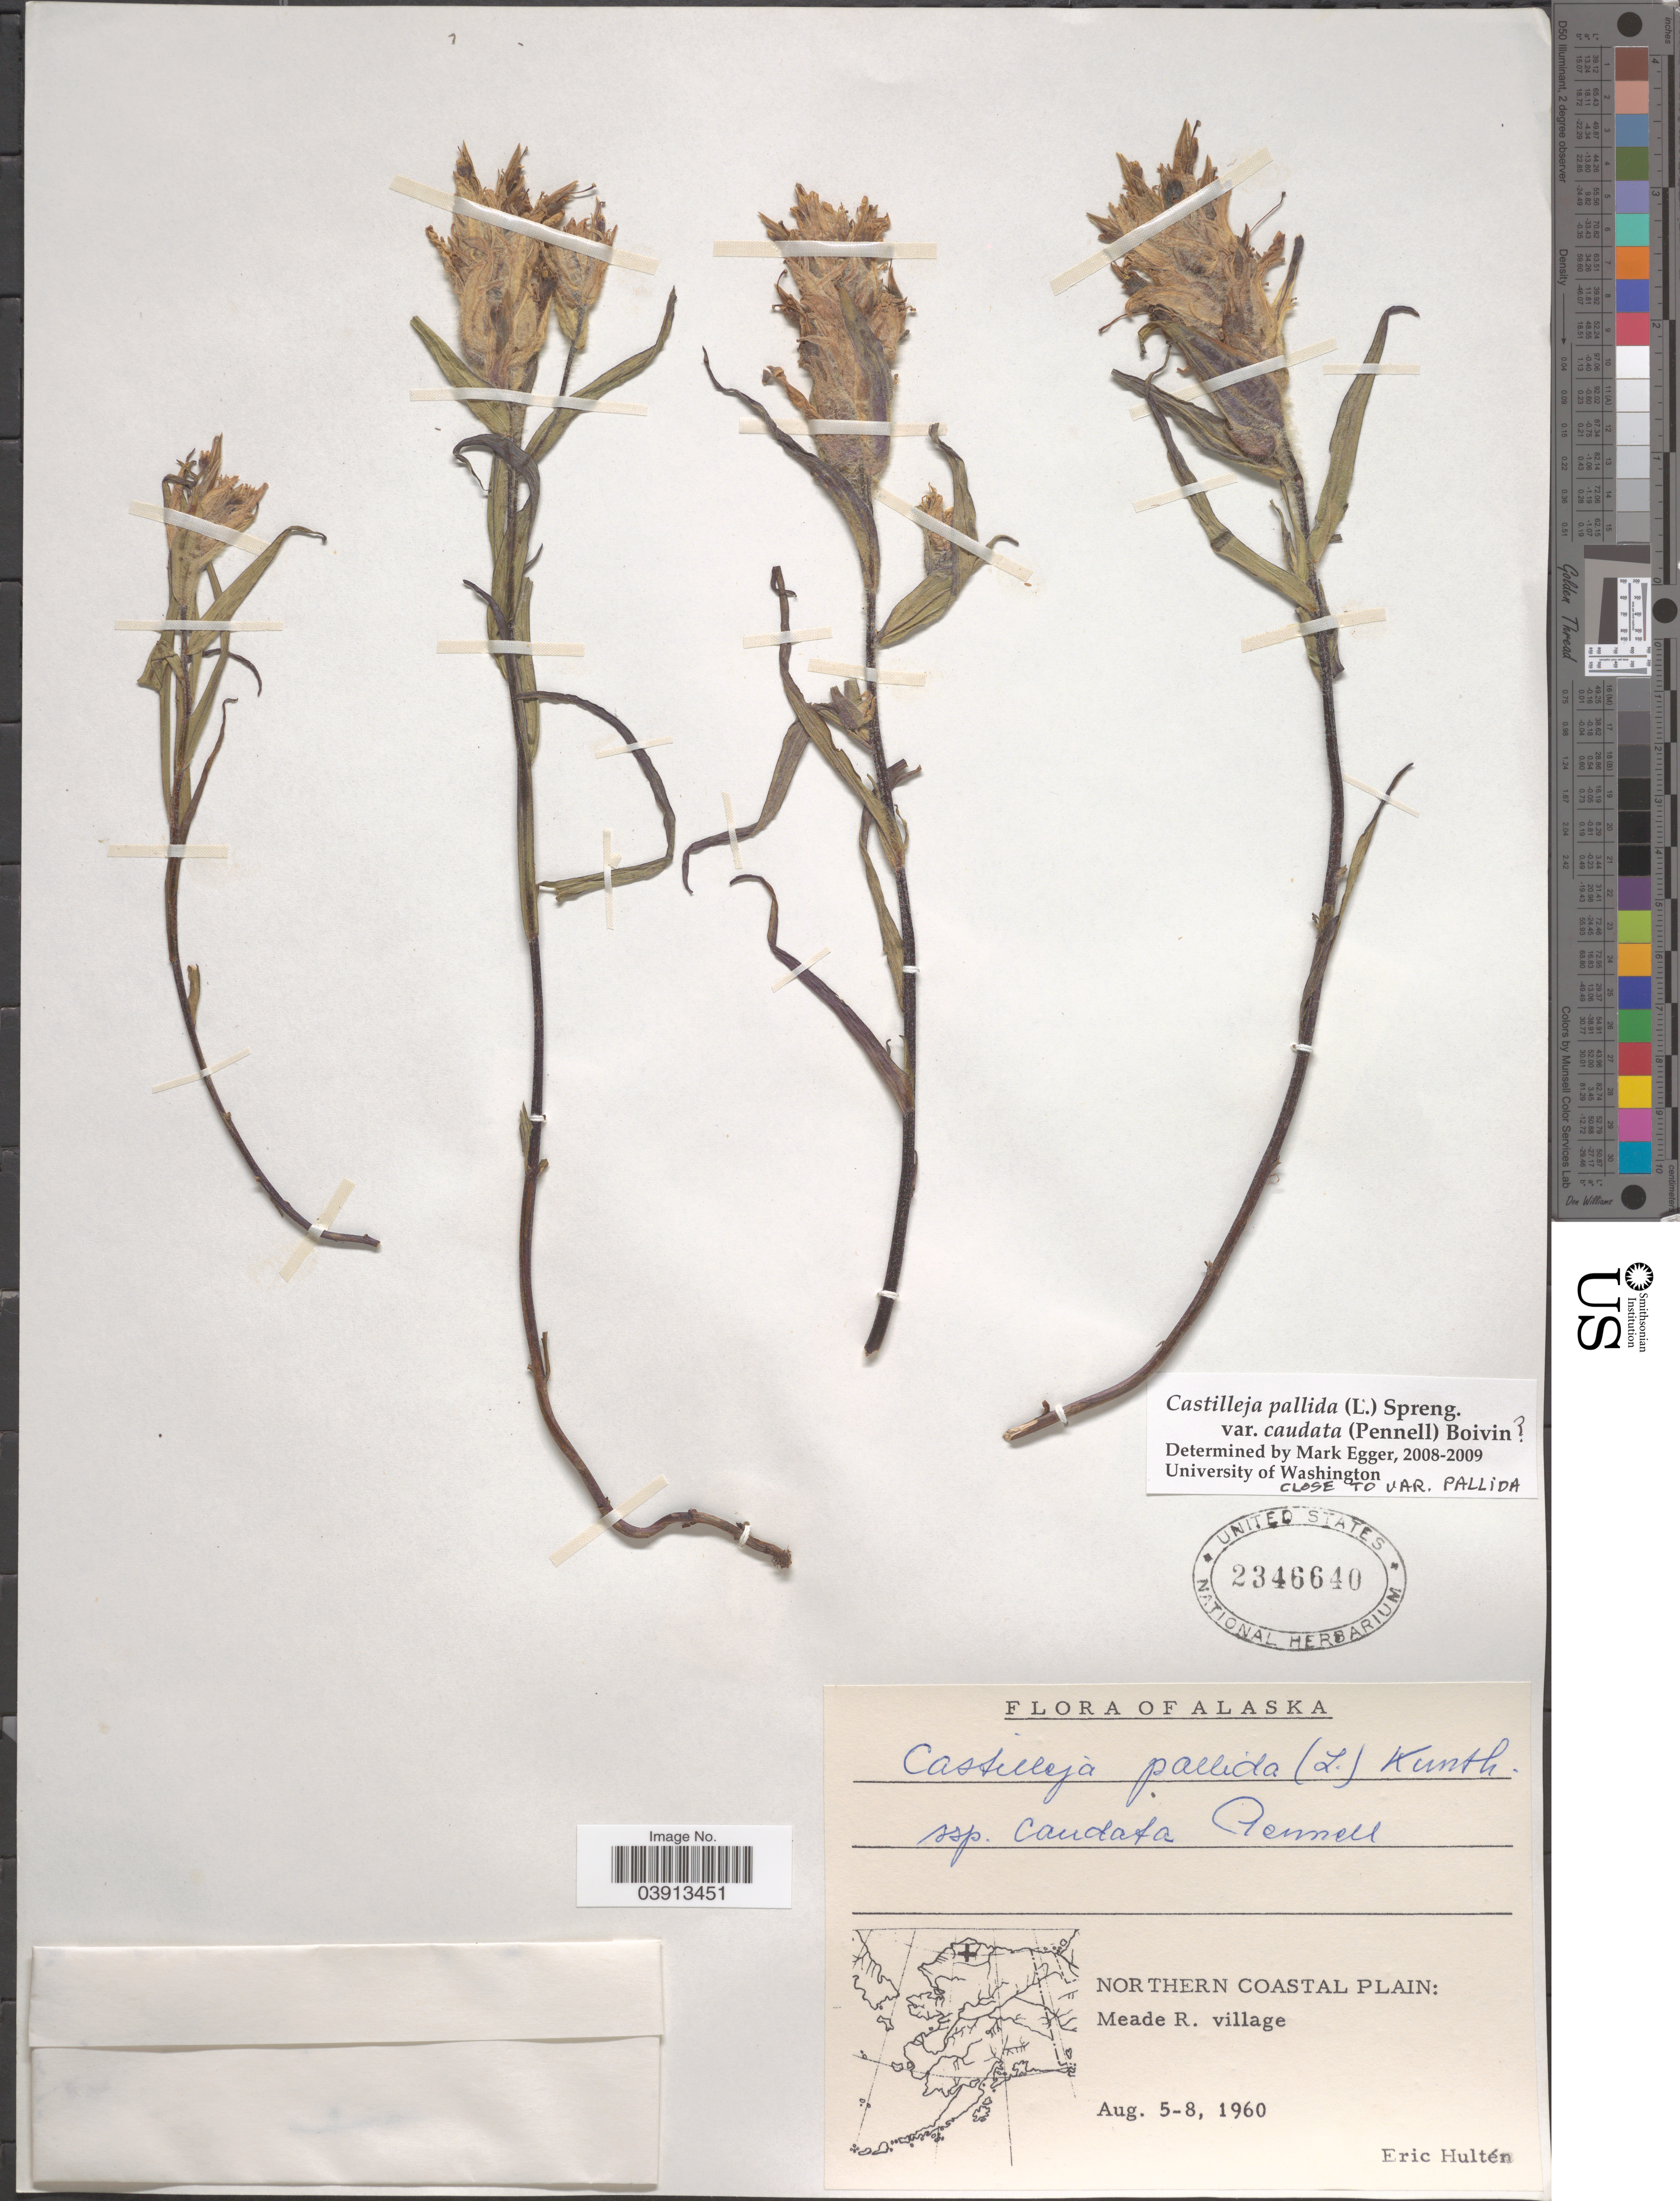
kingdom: Plantae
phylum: Tracheophyta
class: Magnoliopsida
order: Lamiales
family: Orobanchaceae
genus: Castilleja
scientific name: Castilleja pallida var. caudata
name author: (Pennell) B. Boivin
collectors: E. G. Hultén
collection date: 1960-08-05/1960-08-08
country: United States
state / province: Alaska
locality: Northern Coastal Plain: Meade R. village.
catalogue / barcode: US 2346640